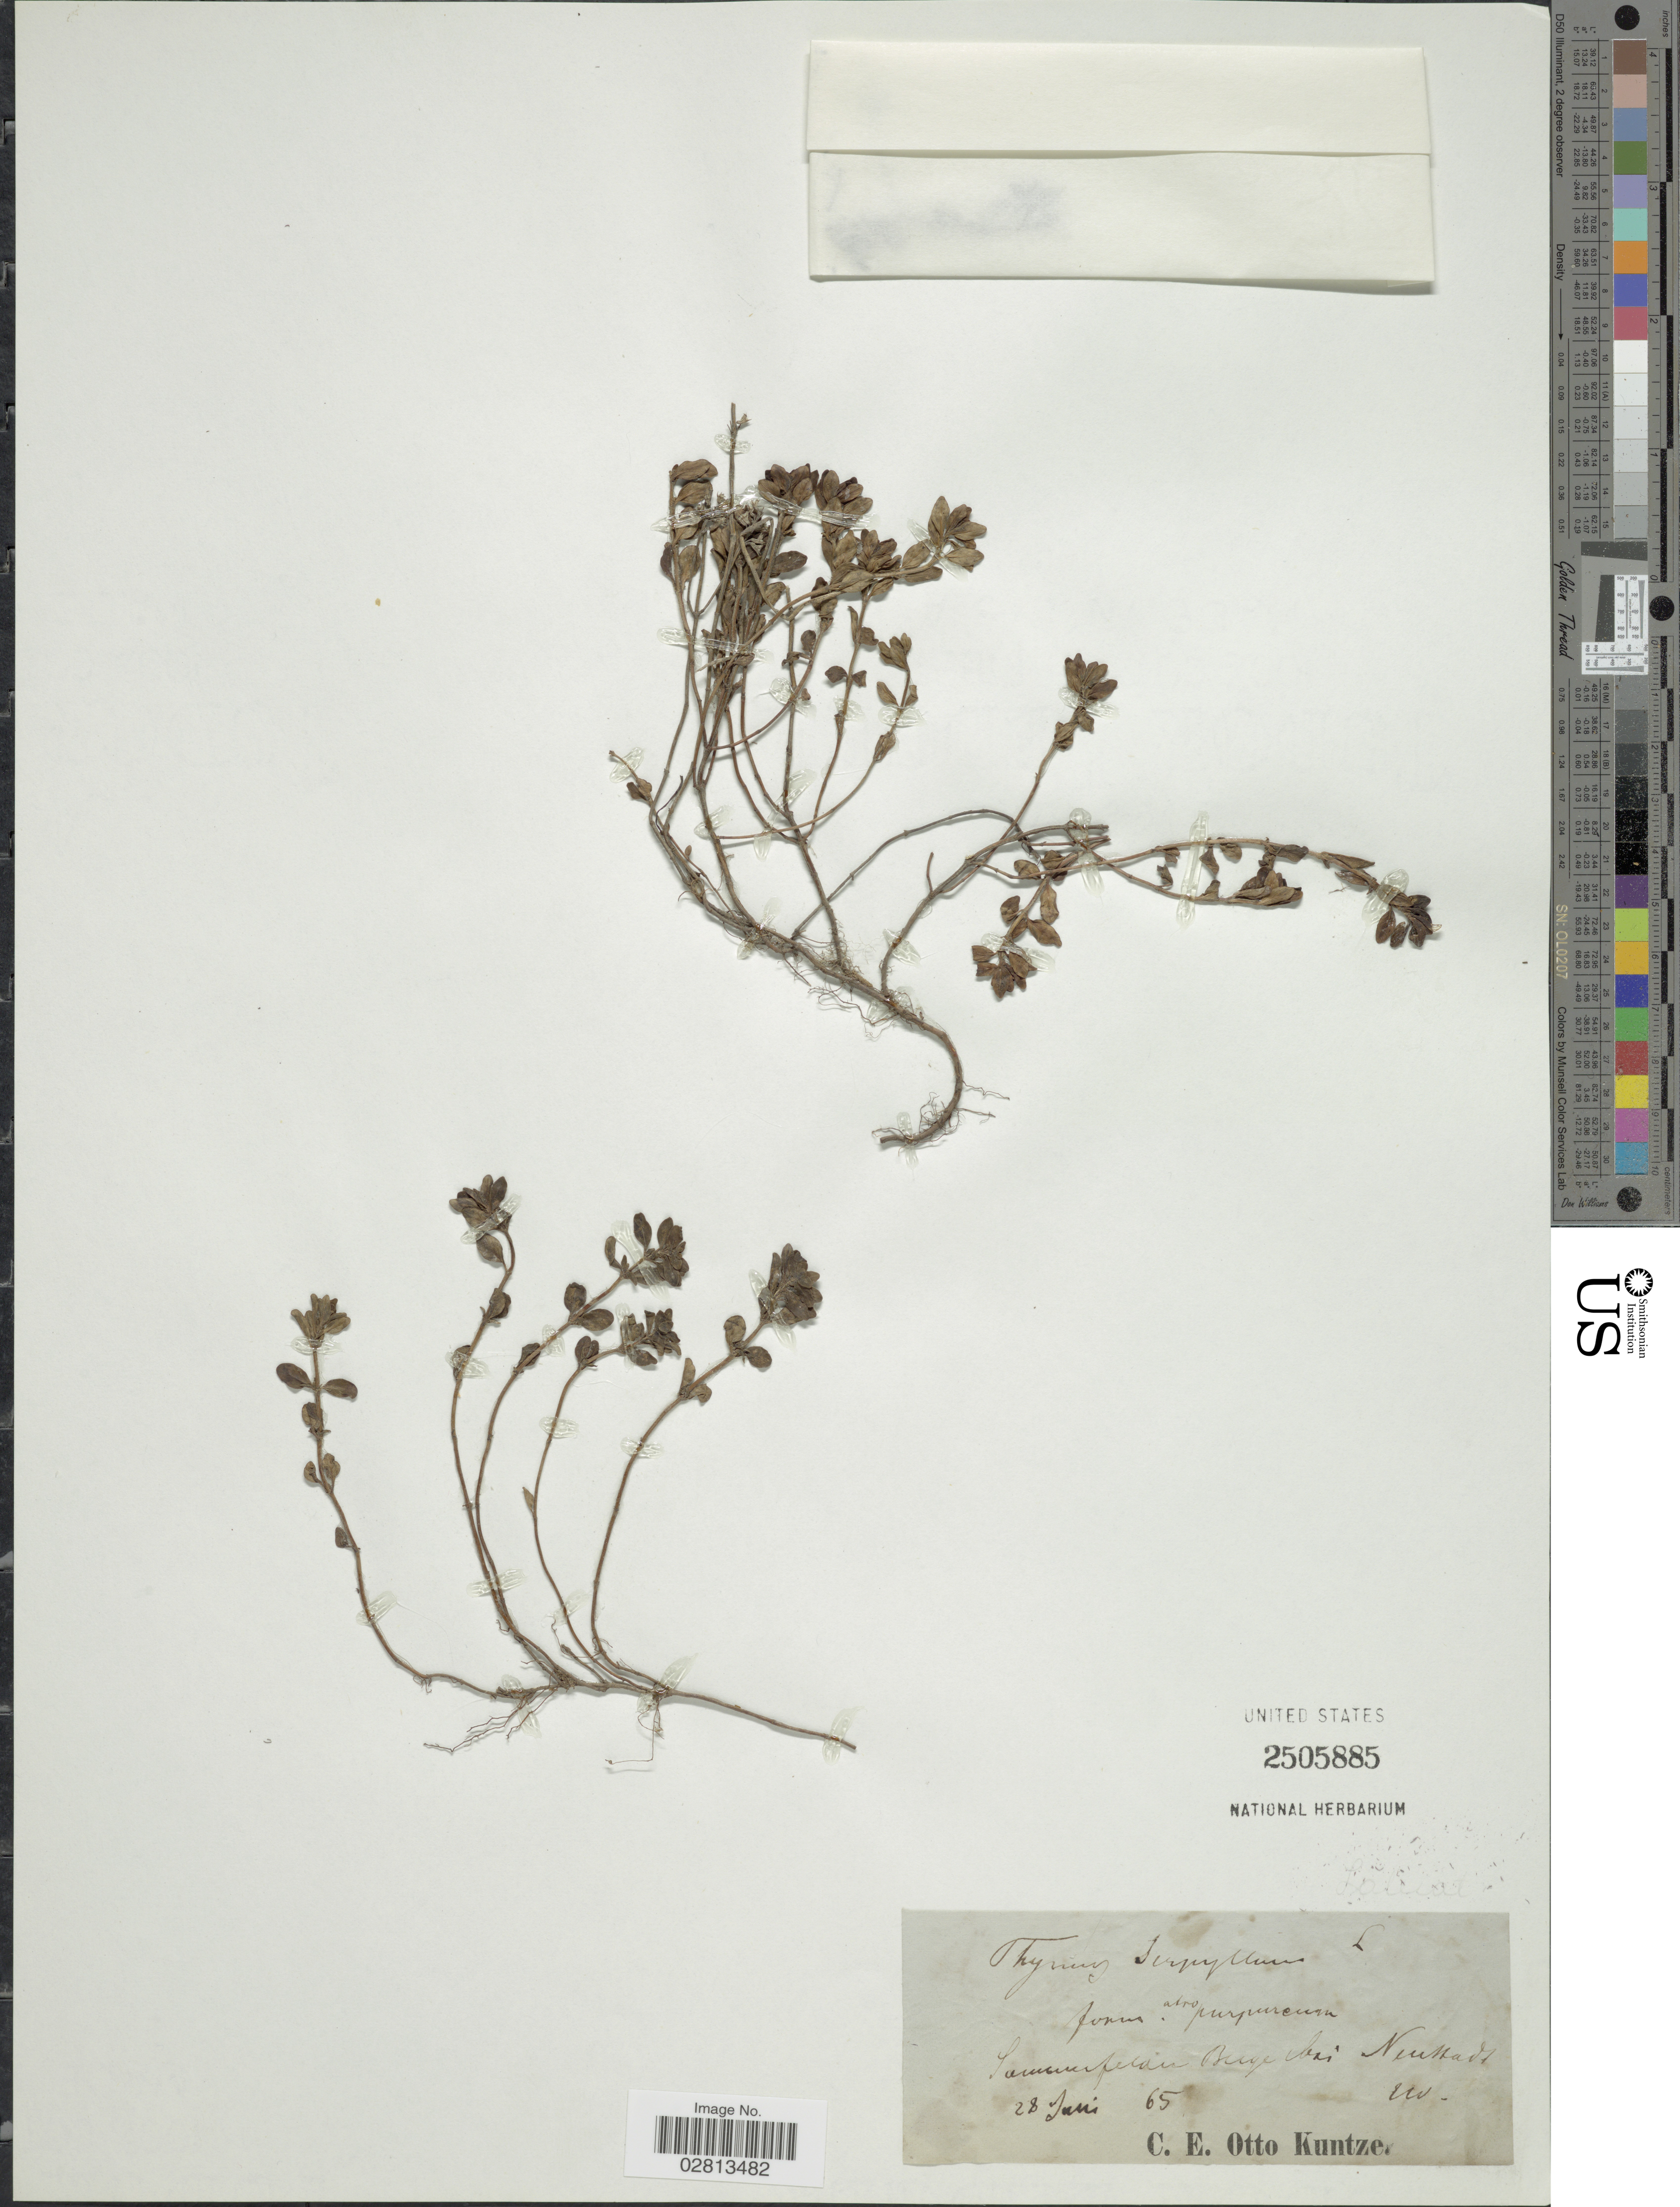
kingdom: Plantae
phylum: Tracheophyta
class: Magnoliopsida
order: Lamiales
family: Lamiaceae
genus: Thymus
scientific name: Thymus serpyllum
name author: L.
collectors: C.E.O. Kuntze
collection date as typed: Transcribed d/m/y: 28/6/65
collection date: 1865-06-28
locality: Sammufelian Bugebai [interpreted] Neustadt.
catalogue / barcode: US 2505885